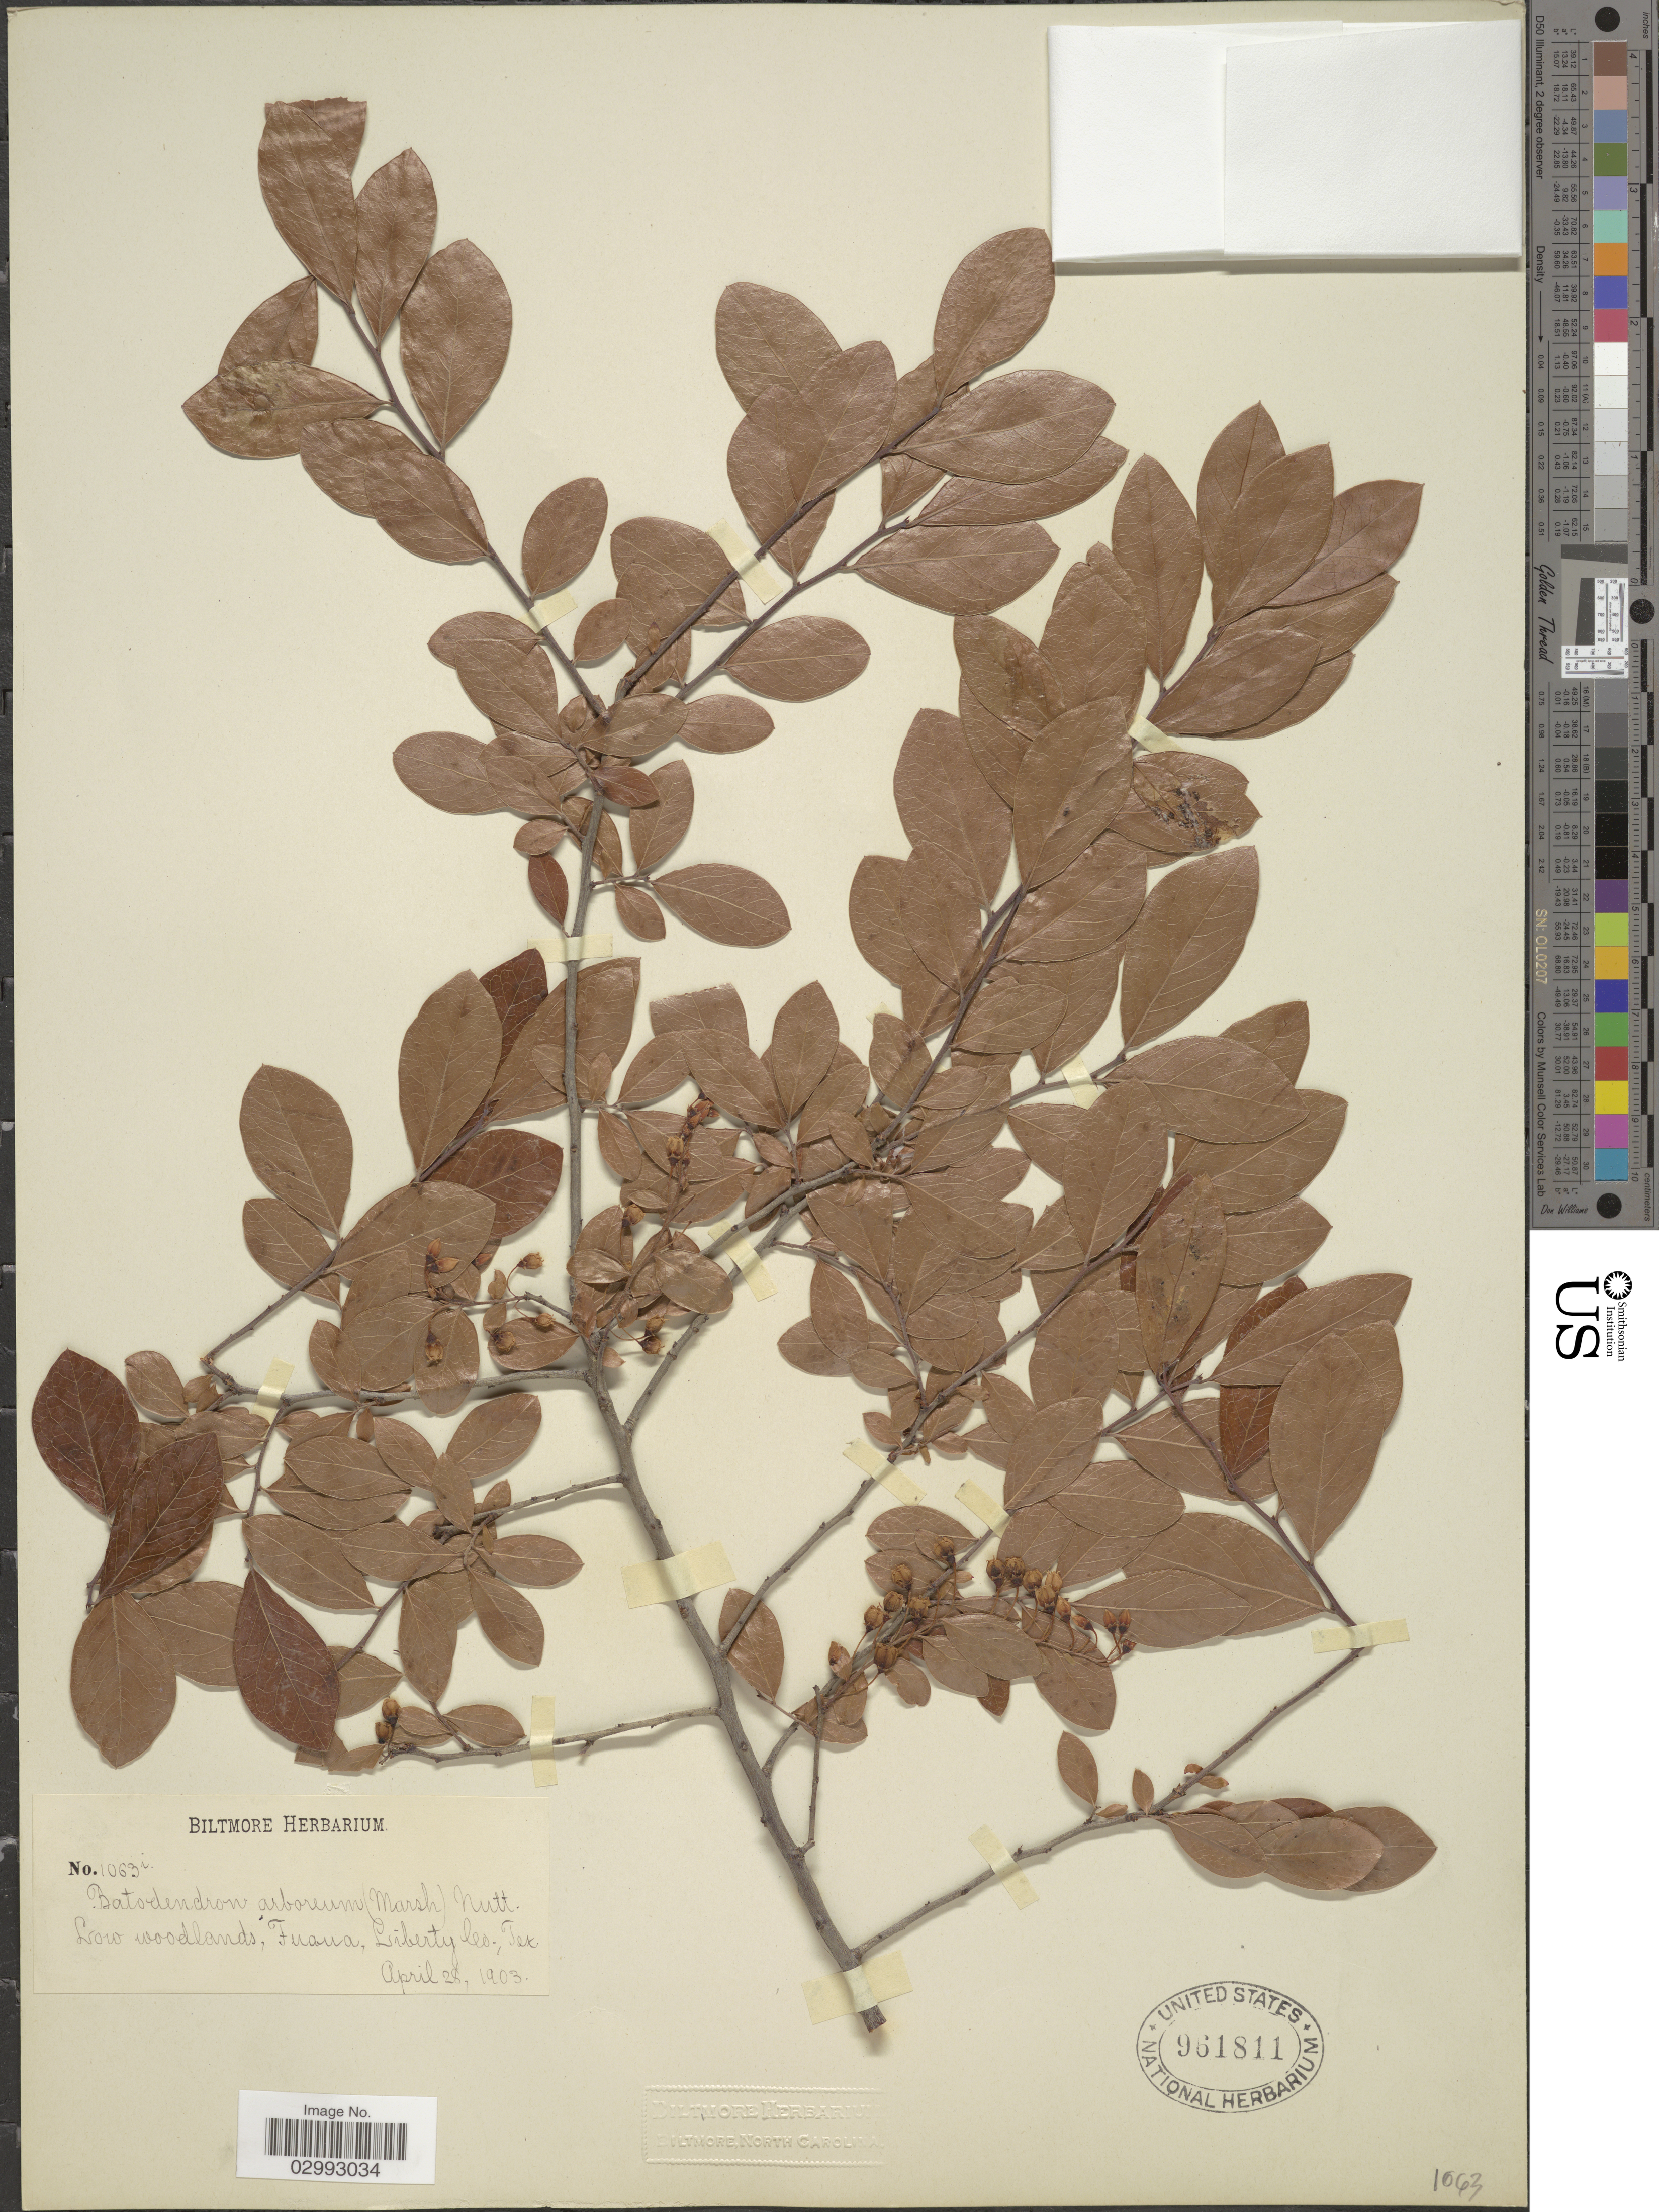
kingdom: Plantae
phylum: Tracheophyta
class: Magnoliopsida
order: Ericales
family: Ericaceae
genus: Batodendron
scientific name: Batodendron arboreum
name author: Nutt.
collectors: ex herb. Biltmore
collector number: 1063i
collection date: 1903-04-28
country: United States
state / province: Texas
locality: Fuqua, Liberty Co., Tex.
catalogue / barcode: US 961811